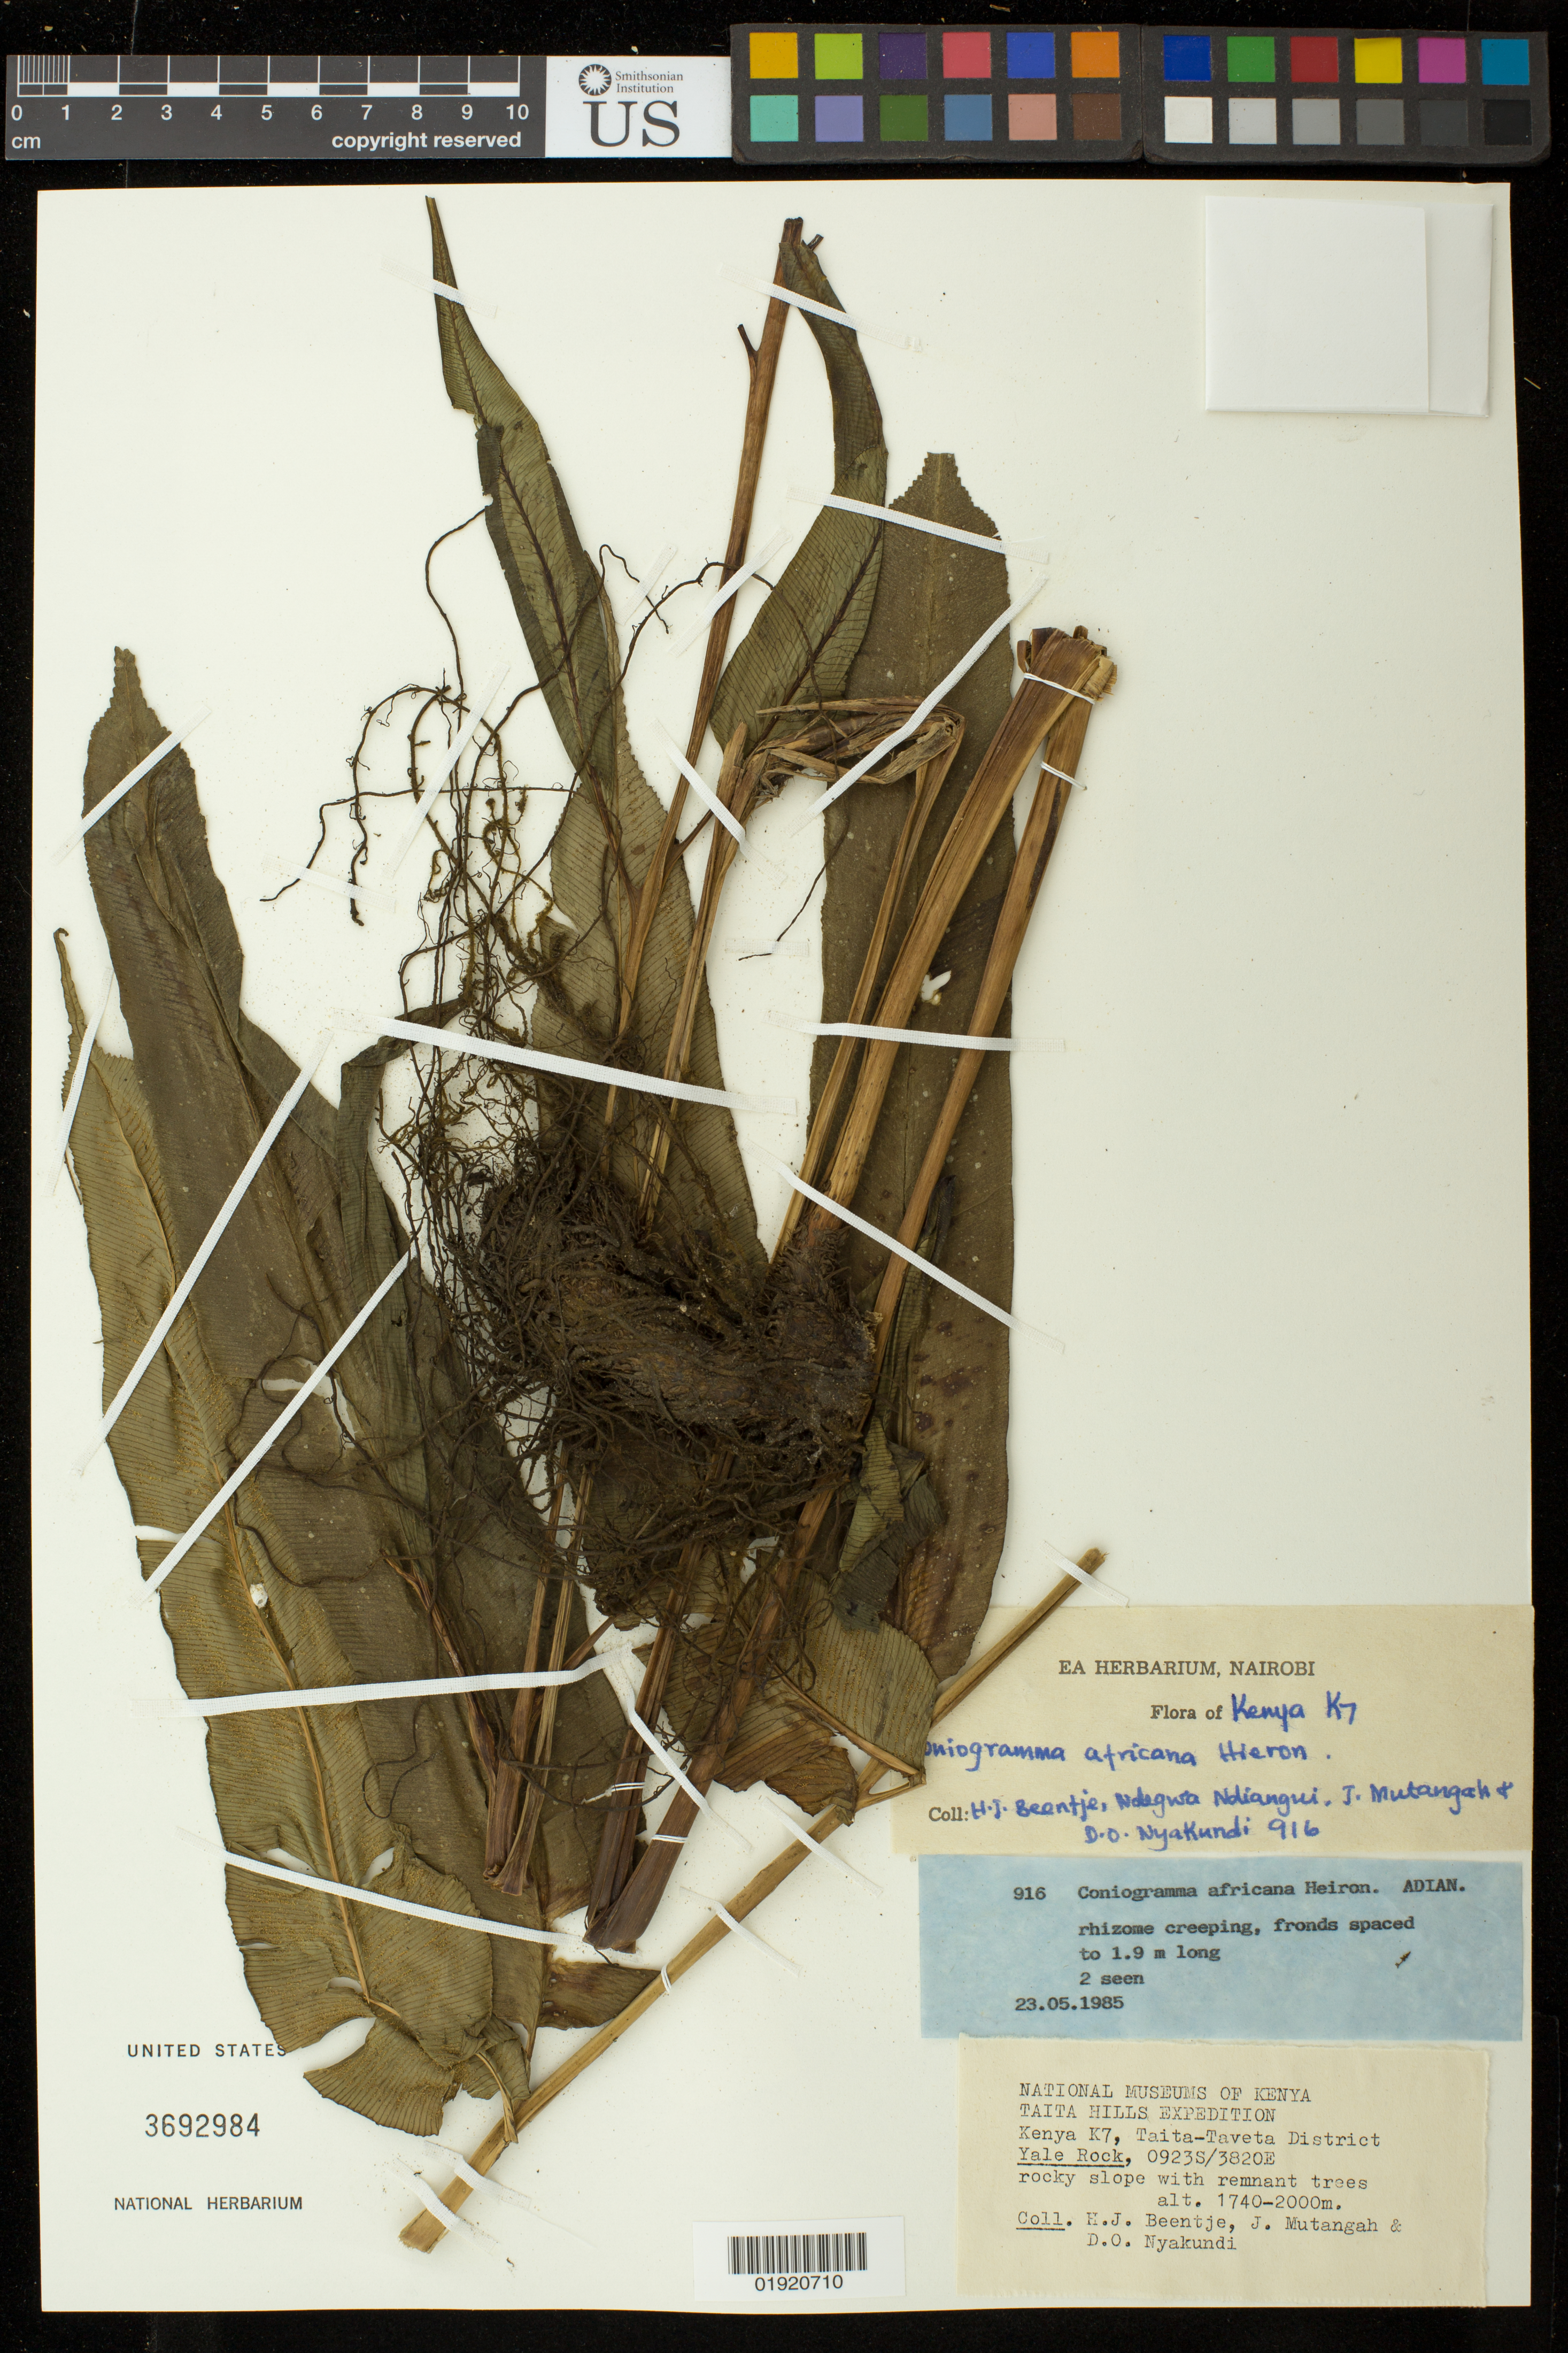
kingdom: Plantae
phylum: Tracheophyta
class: Polypodiopsida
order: Polypodiales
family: Pteridaceae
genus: Coniogramme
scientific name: Coniogramme africana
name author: Hieron.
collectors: H. J. Beentje, J. Mutangah & D. Nyakundi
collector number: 916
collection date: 1985-05-23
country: Kenya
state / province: Taita Taveta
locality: Kenya K7, Taita-Taveta District. Taita Hills. Yale Rock.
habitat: Rocky slope with remnant trees.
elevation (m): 1740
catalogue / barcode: US 3692984